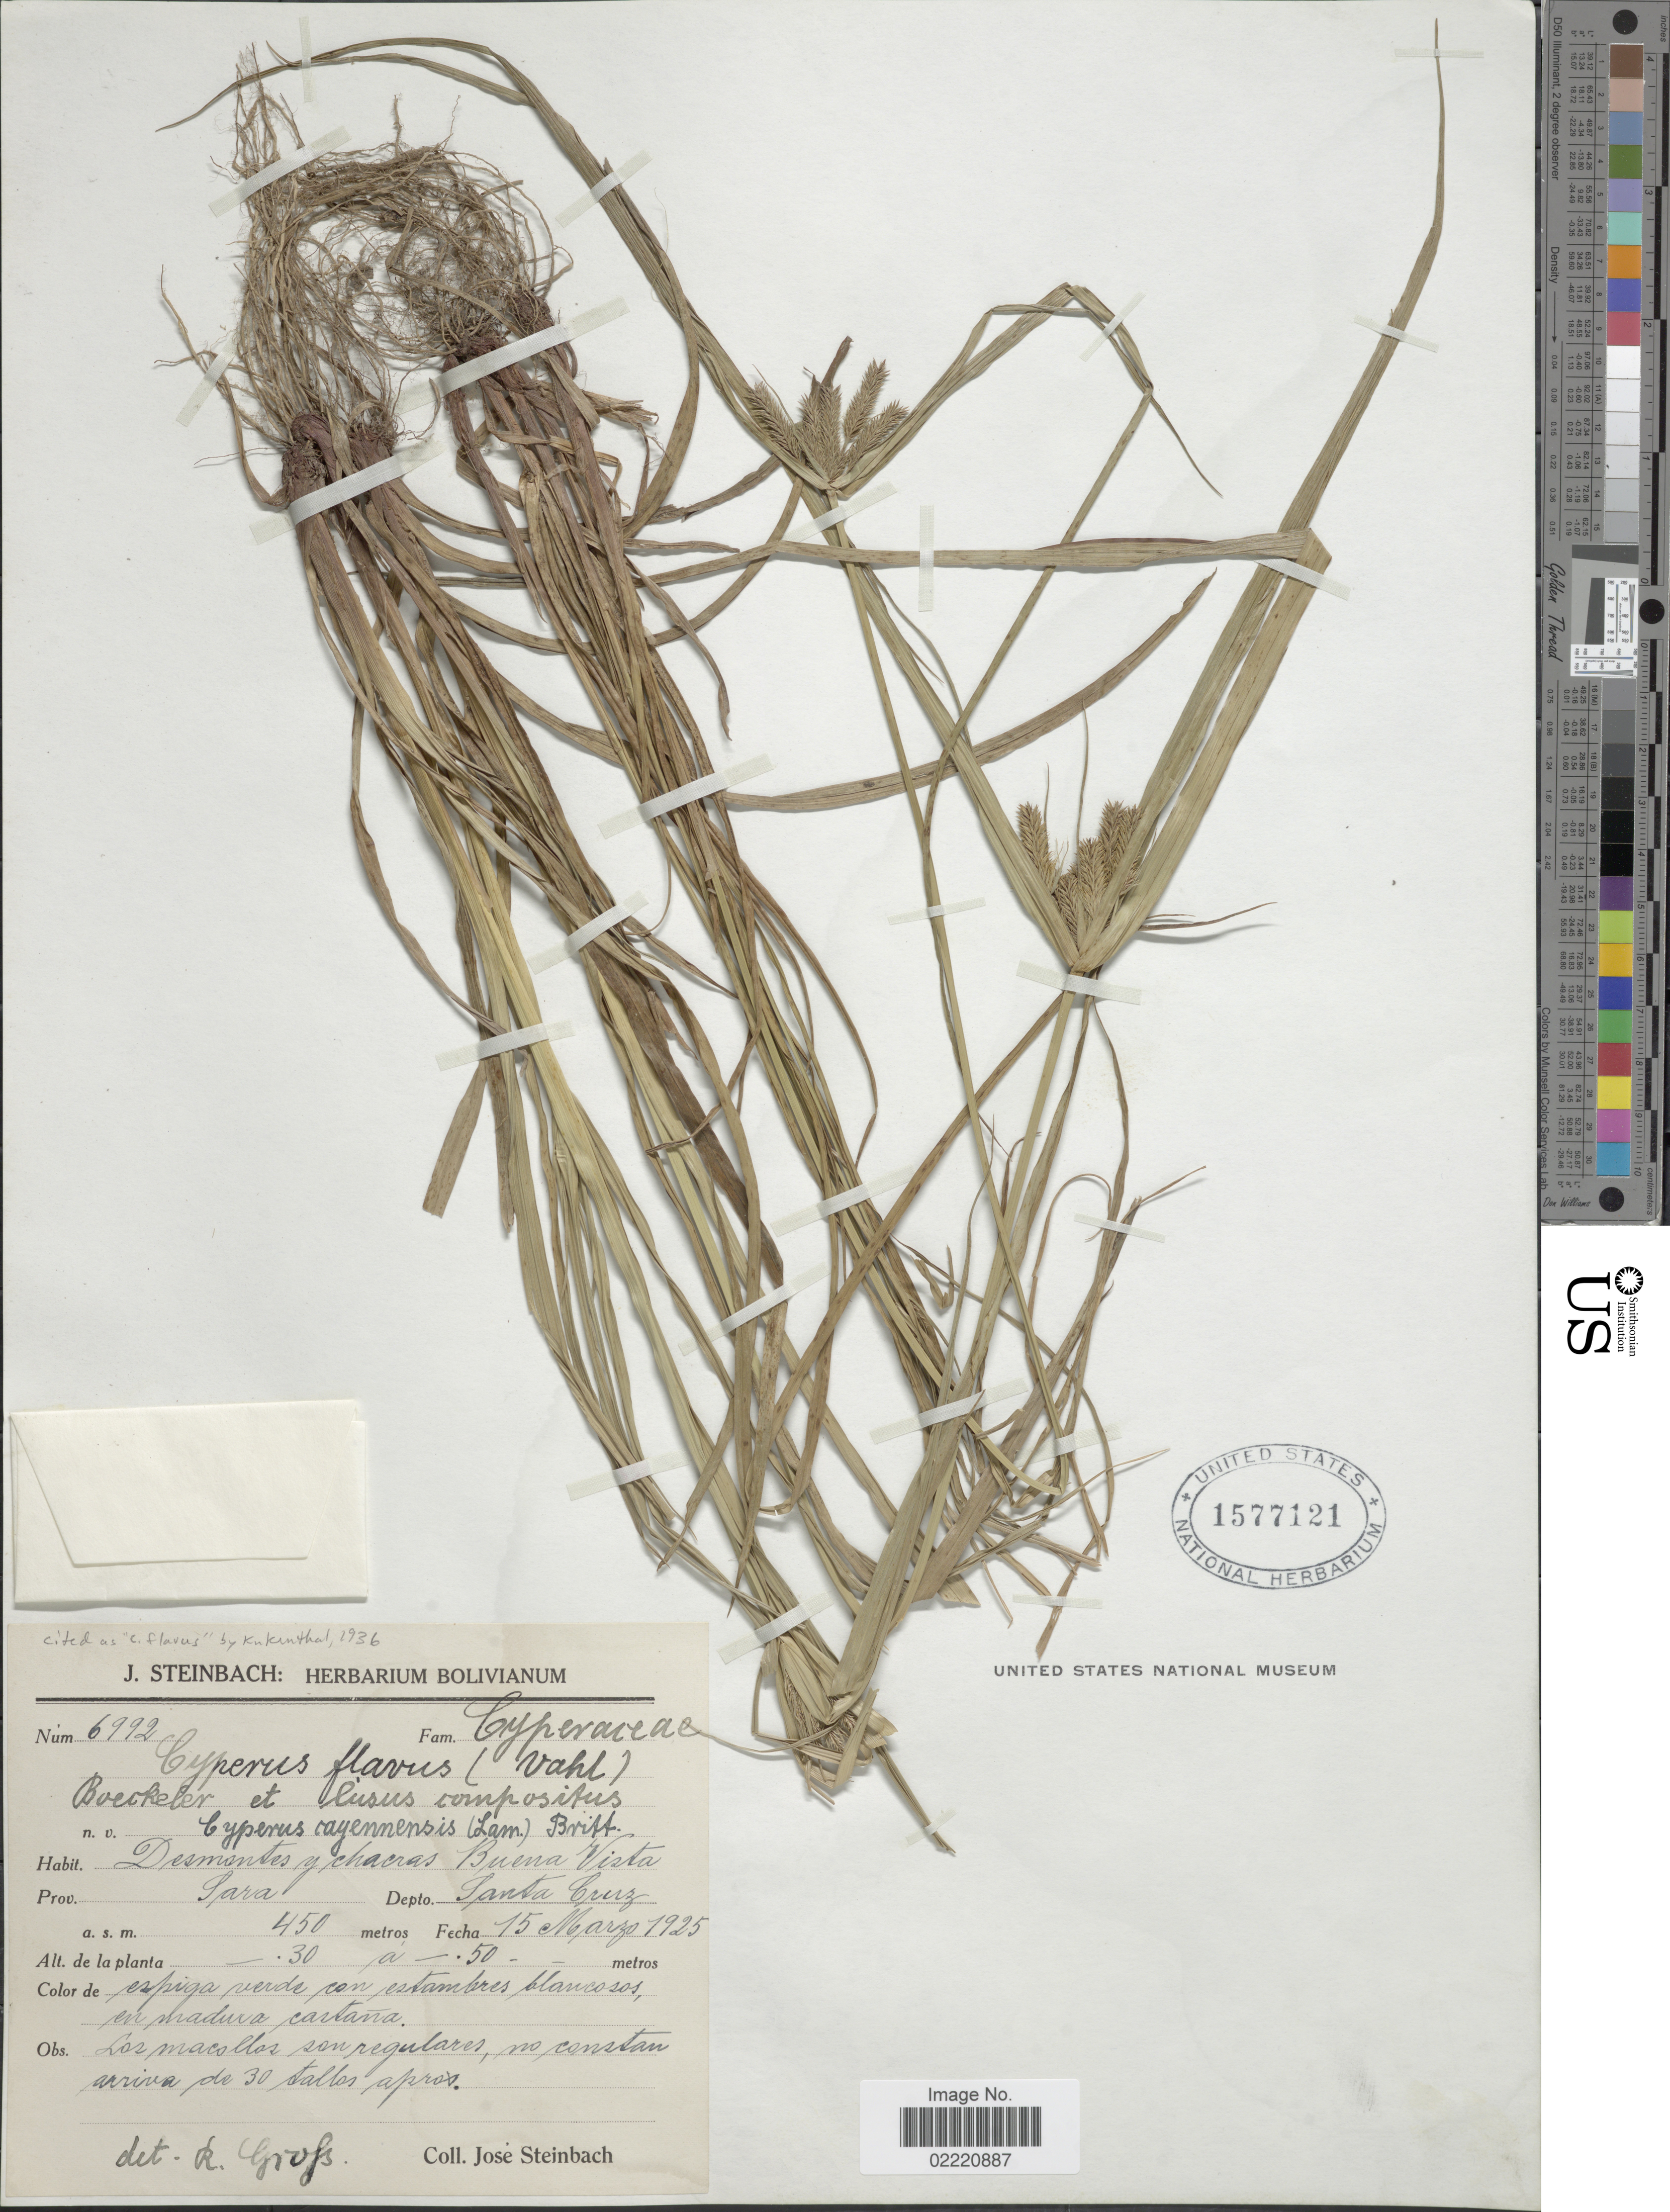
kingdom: Plantae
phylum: Tracheophyta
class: Liliopsida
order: Poales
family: Cyperaceae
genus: Cyperus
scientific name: Cyperus aggregatus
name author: (Willd.) Endl.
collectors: J. Steinbach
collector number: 6992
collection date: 1925-03-15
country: Bolivia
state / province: Santa Cruz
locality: Desmantes y chacras Buena Vista, Prov. Sara.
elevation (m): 450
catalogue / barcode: US 1577121